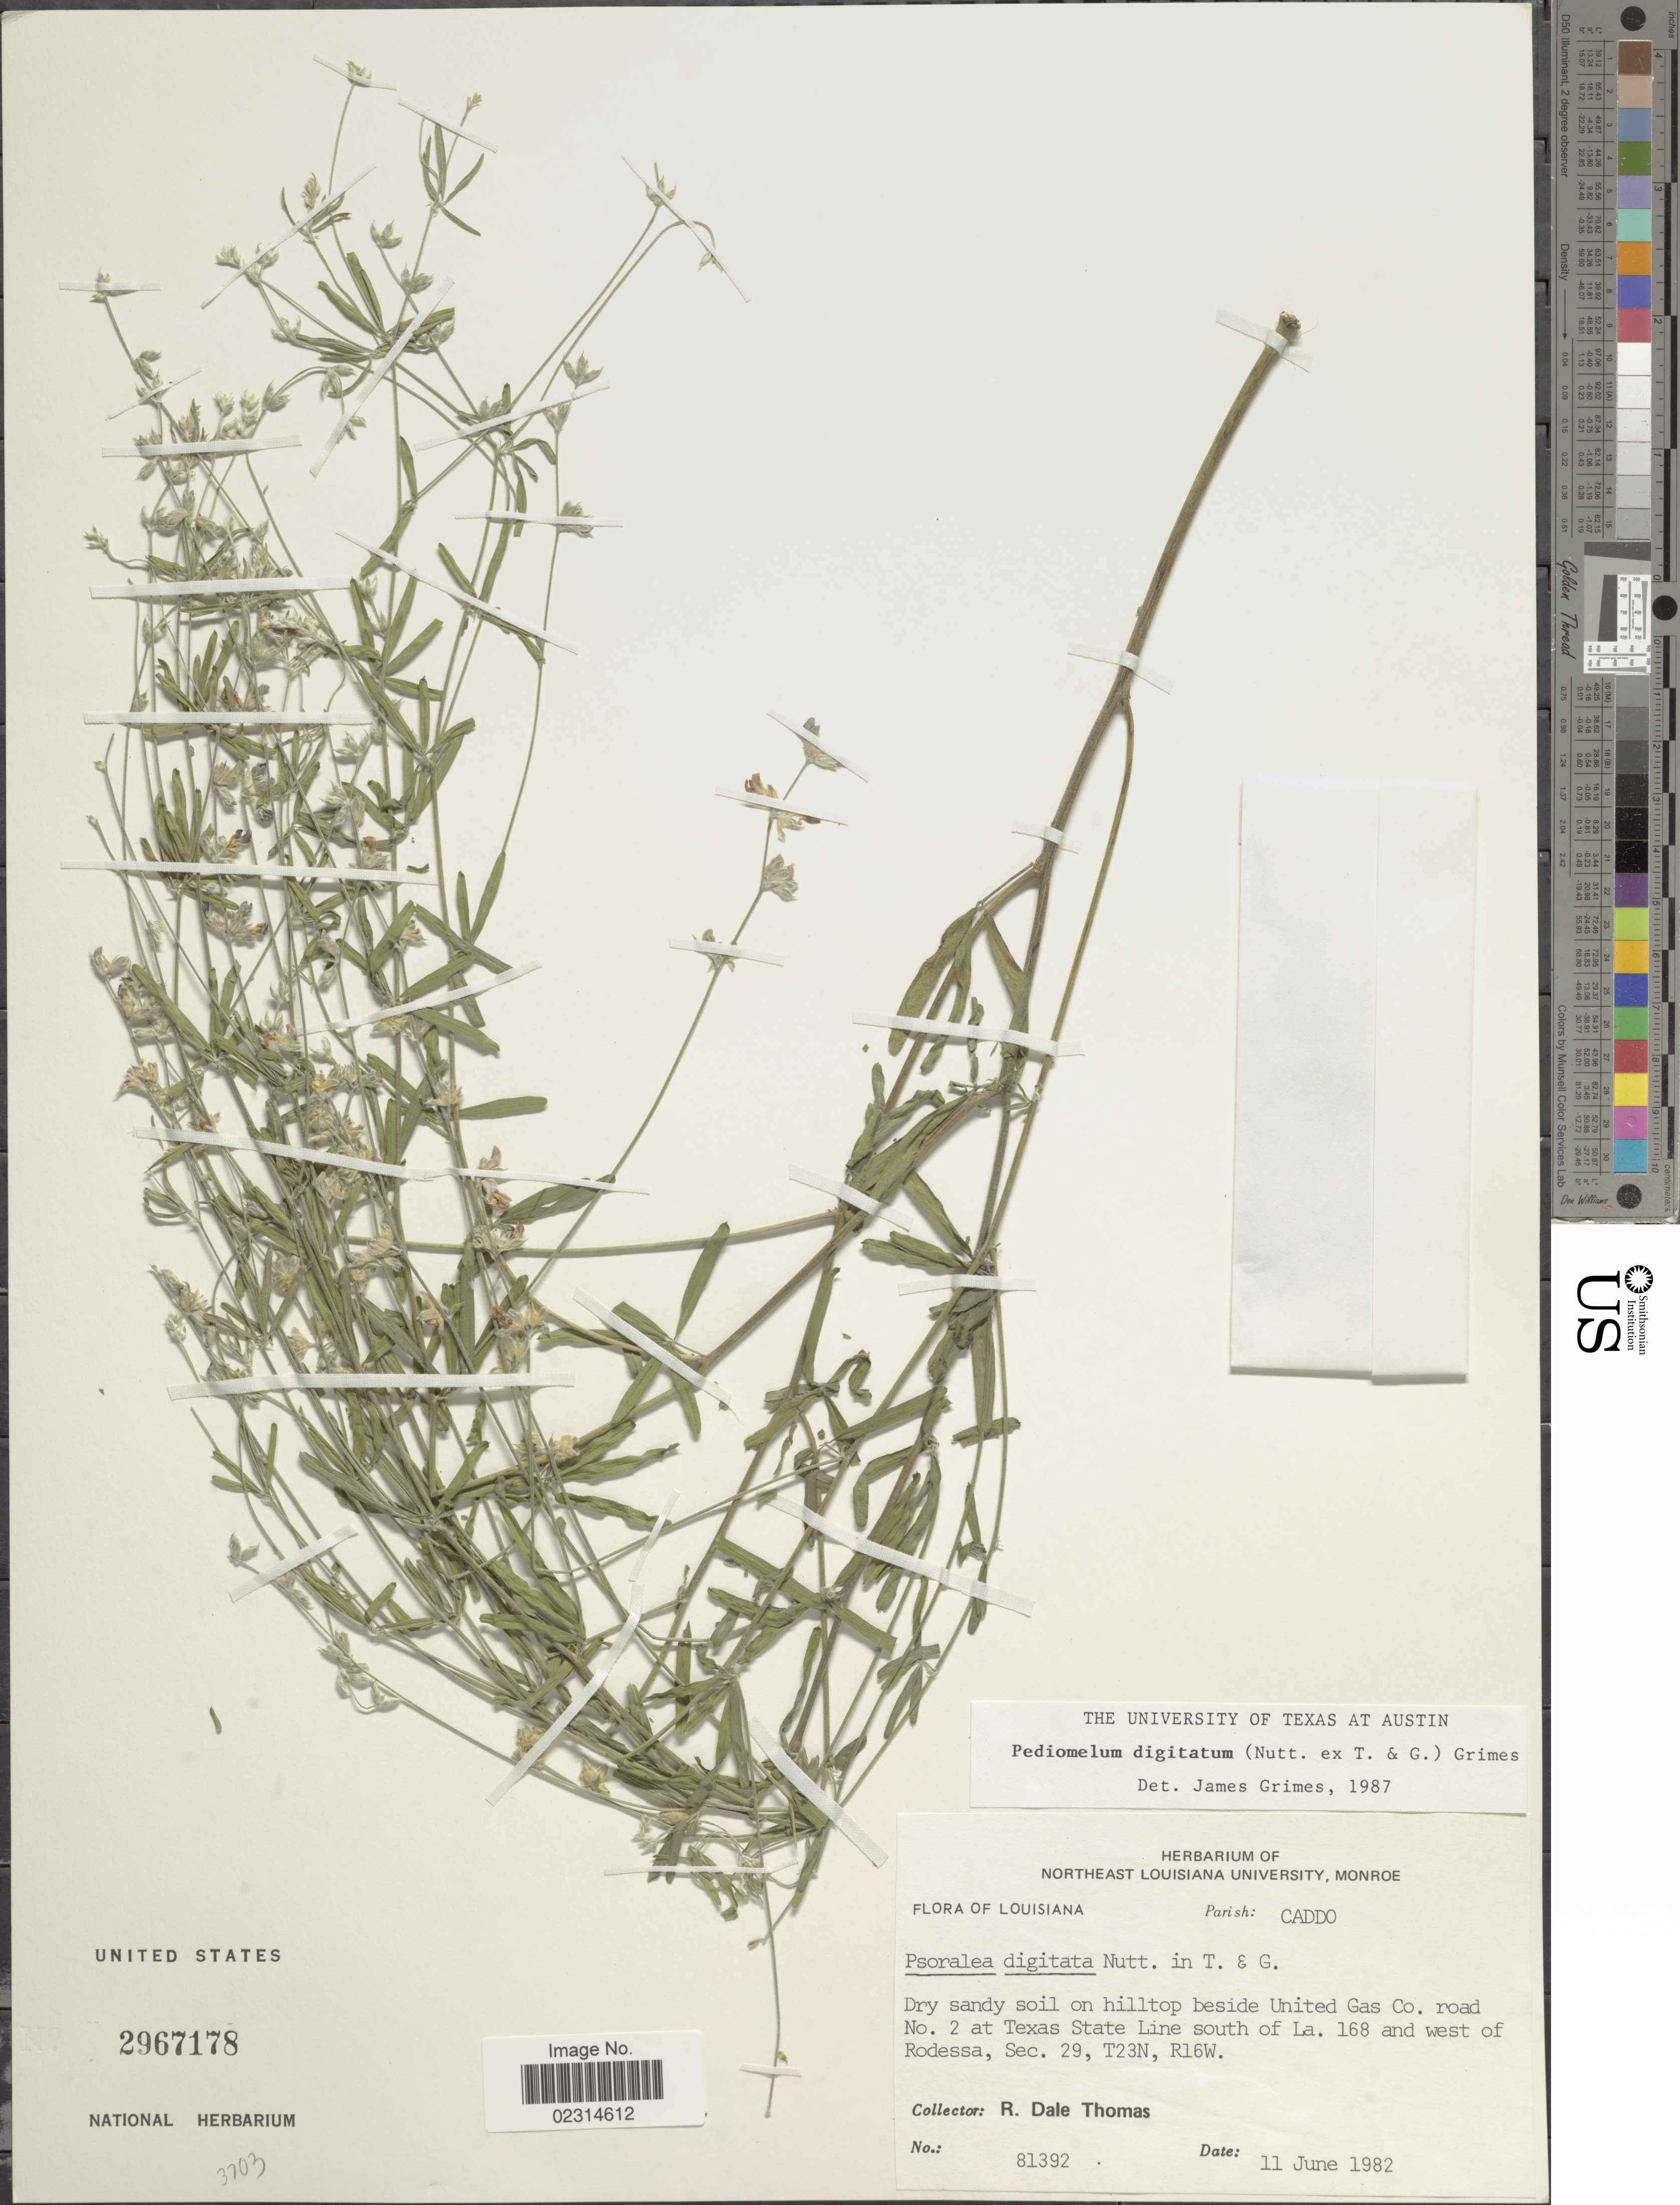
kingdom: Plantae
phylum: Tracheophyta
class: Magnoliopsida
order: Fabales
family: Fabaceae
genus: Pediomelum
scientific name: Pediomelum digitatum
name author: (Nutt. ex Torr. & A. Gray) Isely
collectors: R. Thomas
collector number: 81392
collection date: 1982-06-11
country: United States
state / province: Louisiana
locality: Parish: Caddo, Dry sandy soil on hilltop beside United Gas Co road No. 2 at Texas State Line south of La. 168 and west of Rodessa, Sec. 29, T23N, R16W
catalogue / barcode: US 2967178